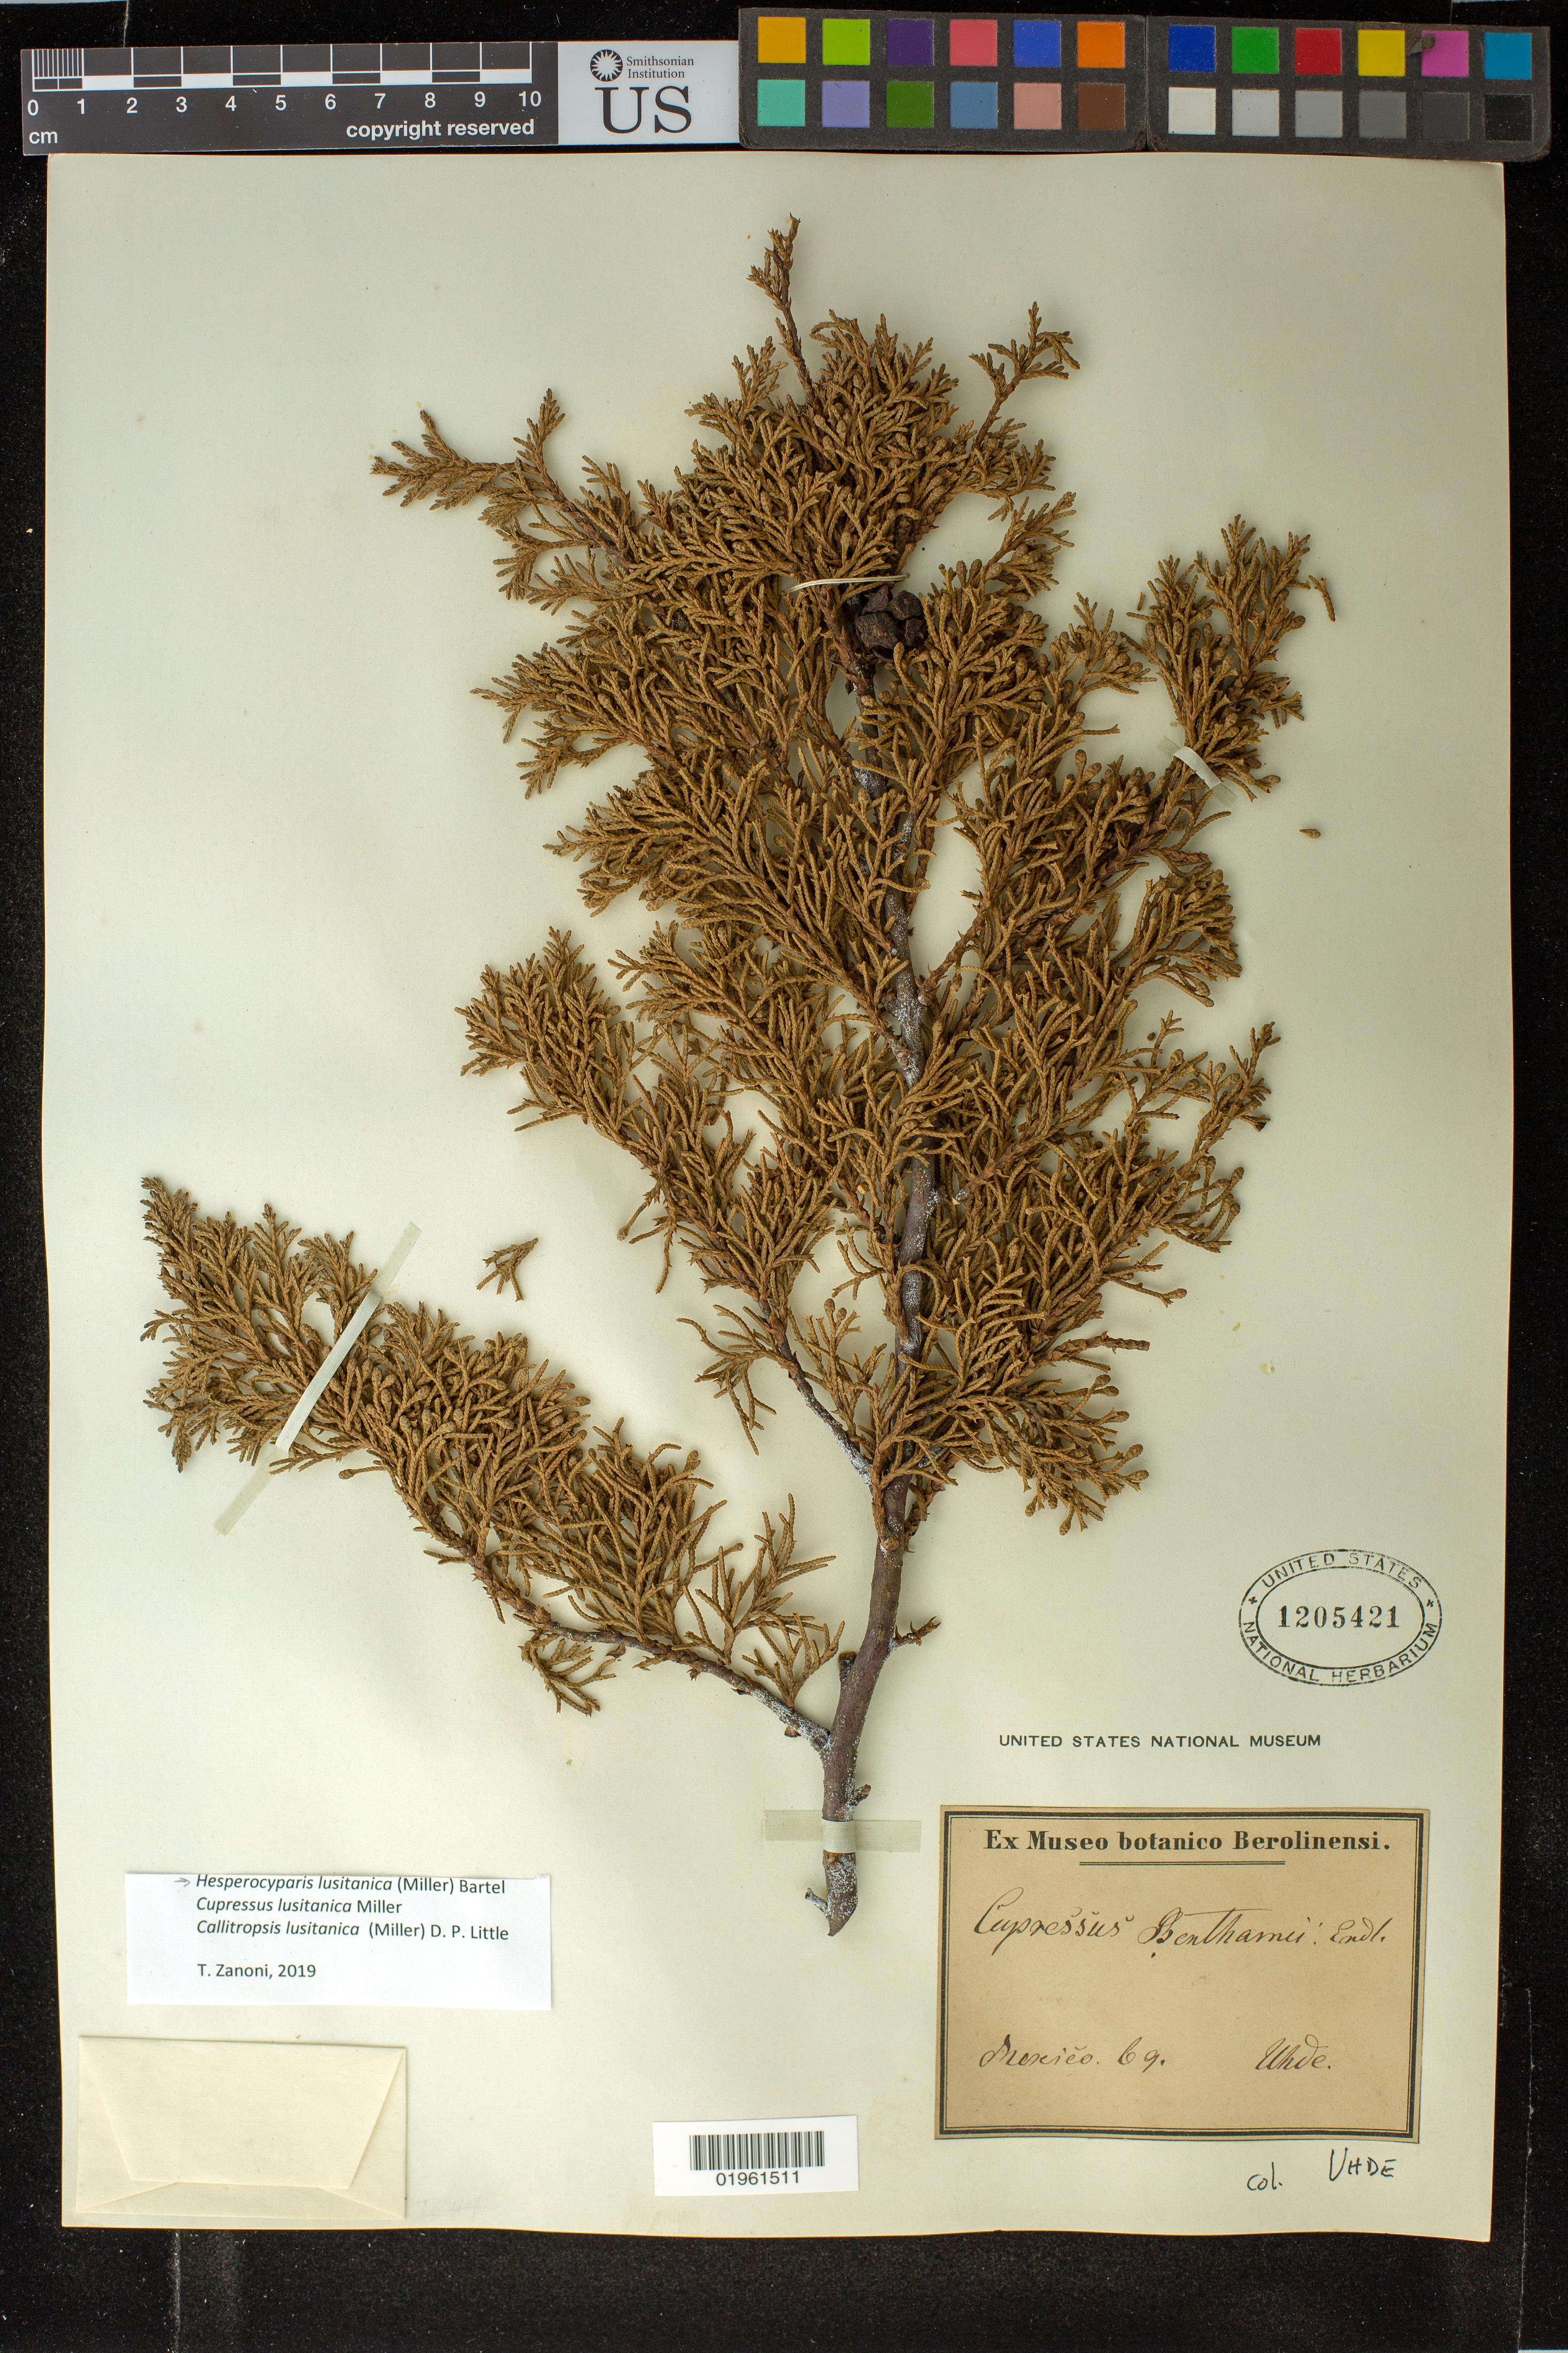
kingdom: Plantae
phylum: Tracheophyta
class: Pinopsida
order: Pinales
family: Cupressaceae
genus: Hesperocyparis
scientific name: Hesperocyparis lusitanica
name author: (Miller) Bartel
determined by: Zanoni, T. A., (NY), New York Botanical Garden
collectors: Uhde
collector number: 69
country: Mexico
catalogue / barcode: US 1205421